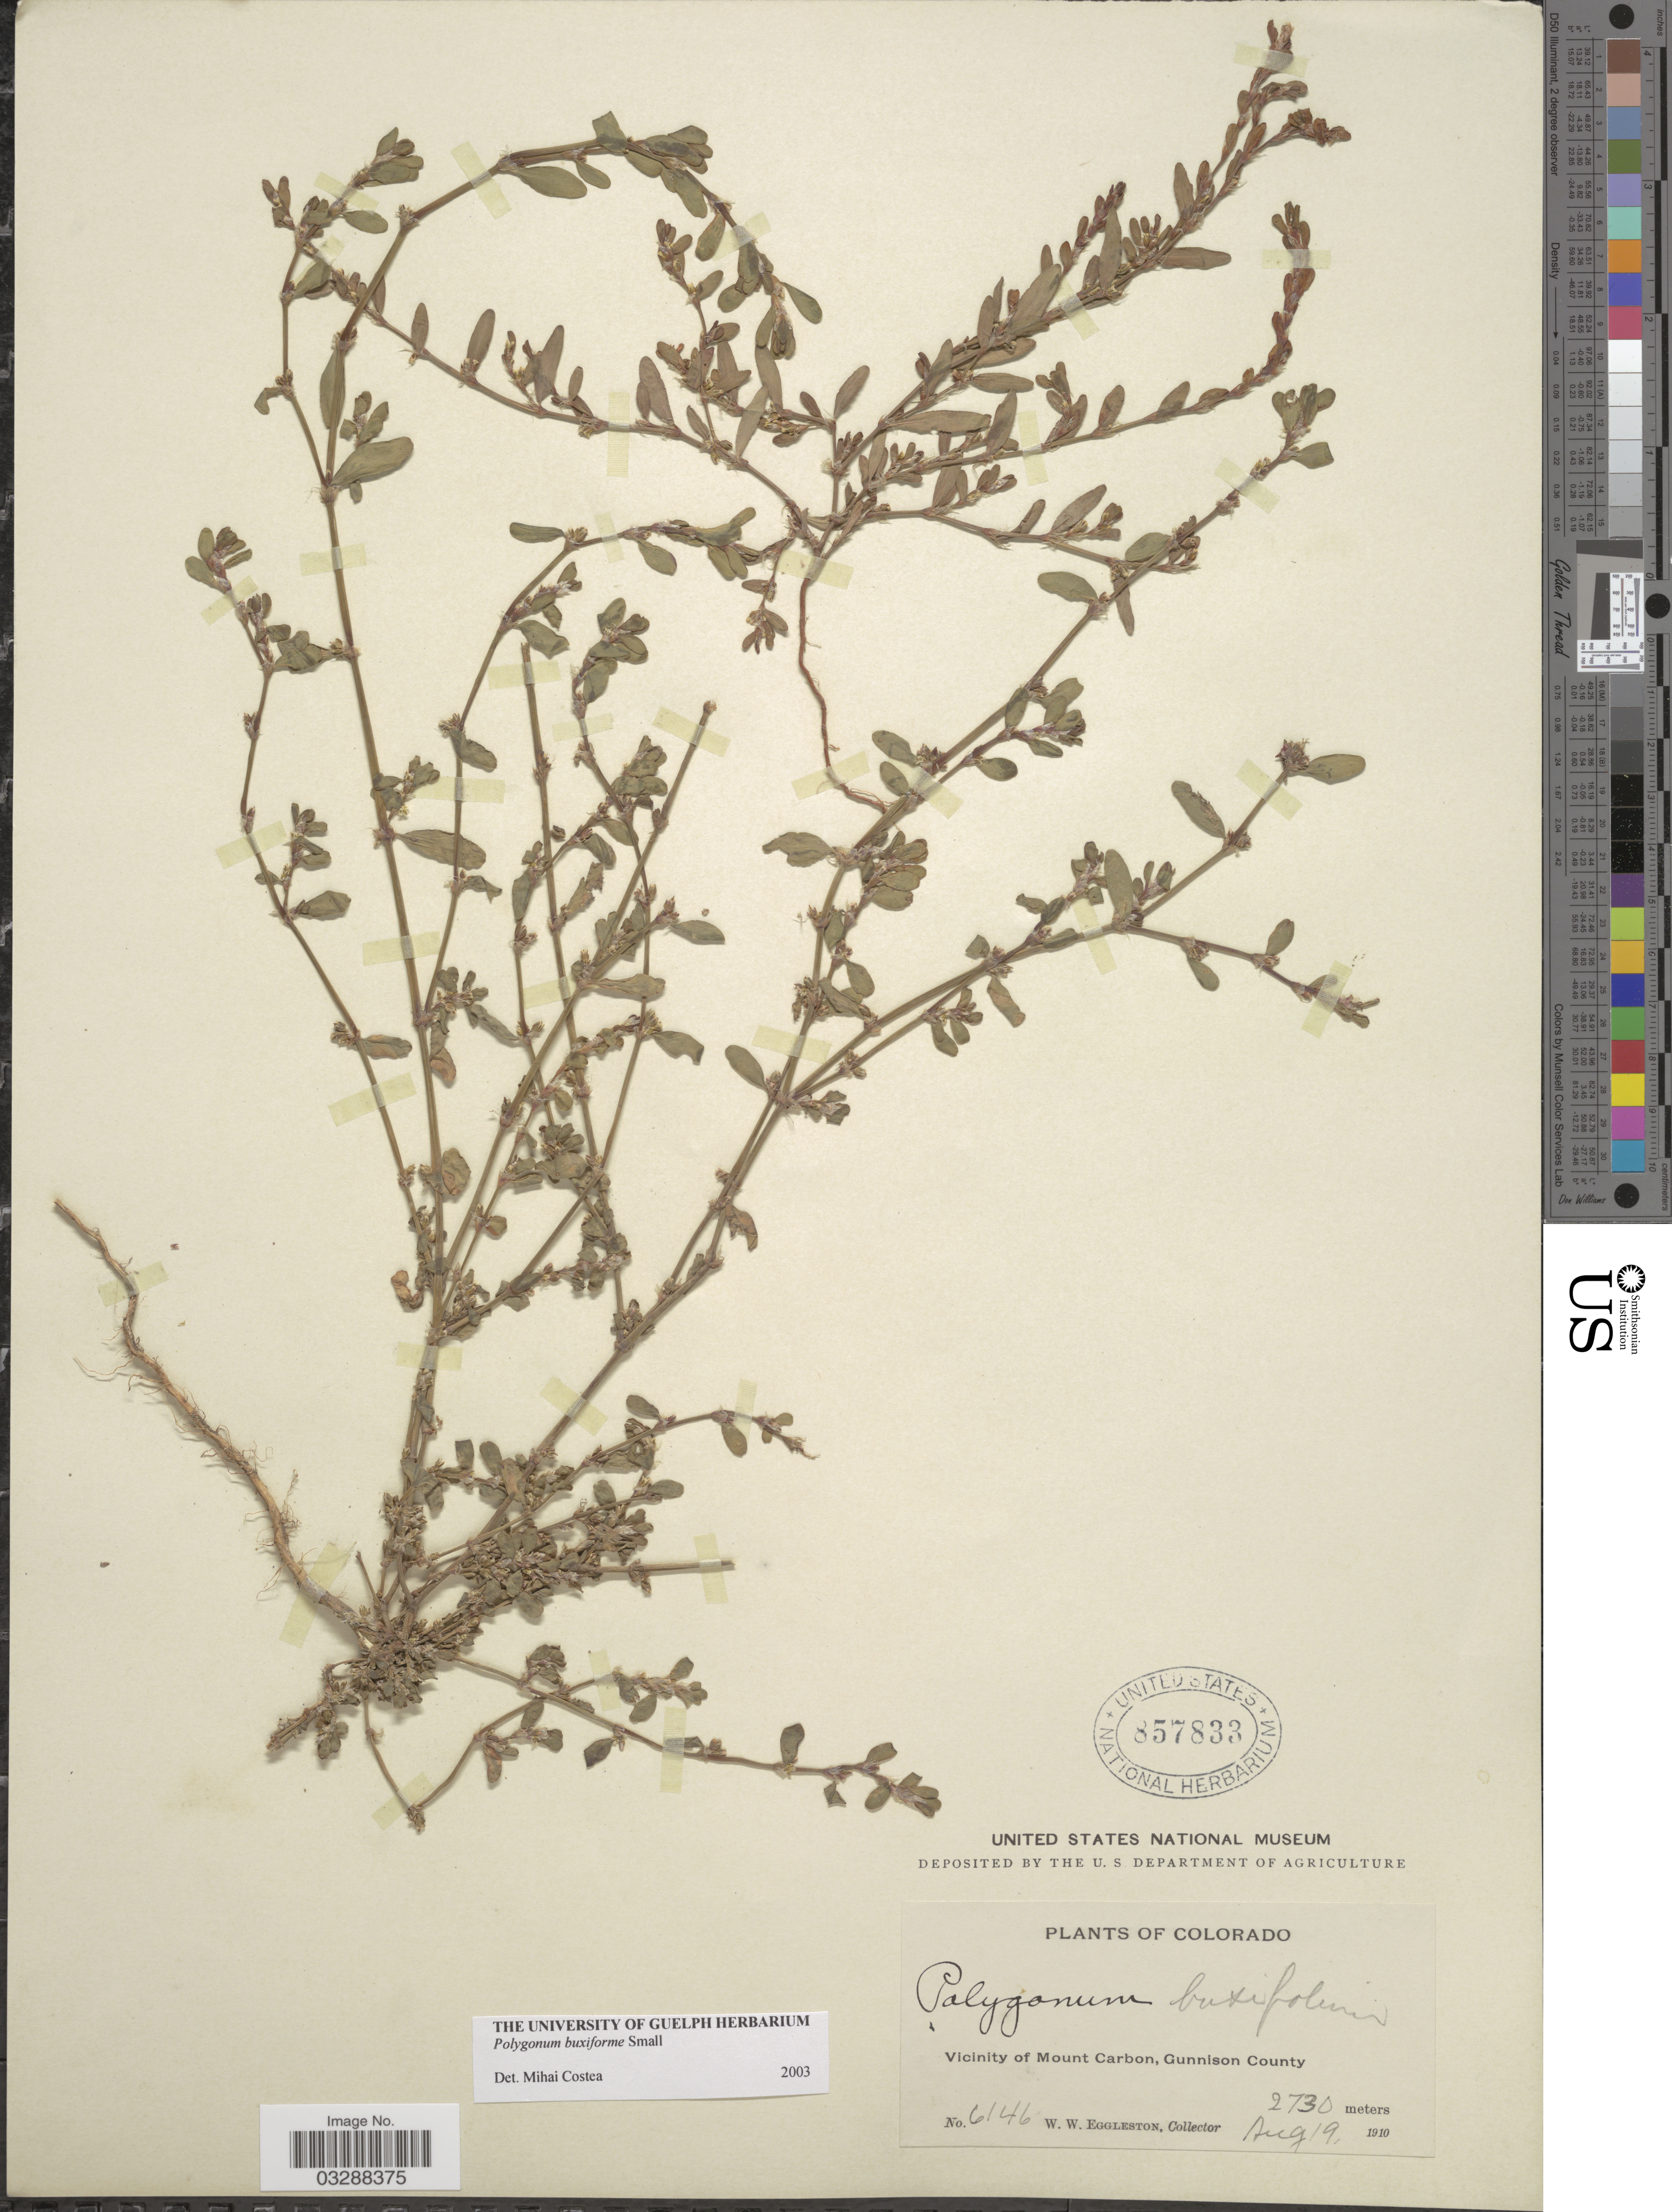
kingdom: Plantae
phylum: Tracheophyta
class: Magnoliopsida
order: Caryophyllales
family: Polygonaceae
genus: Polygonum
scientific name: Polygonum buxiforme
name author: Small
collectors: W. W. Eggleston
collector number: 6146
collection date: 1910-08-19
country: United States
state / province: Colorado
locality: Vicinity of Mount Carbon, Gunnison County.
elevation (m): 2730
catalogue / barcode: US 857833